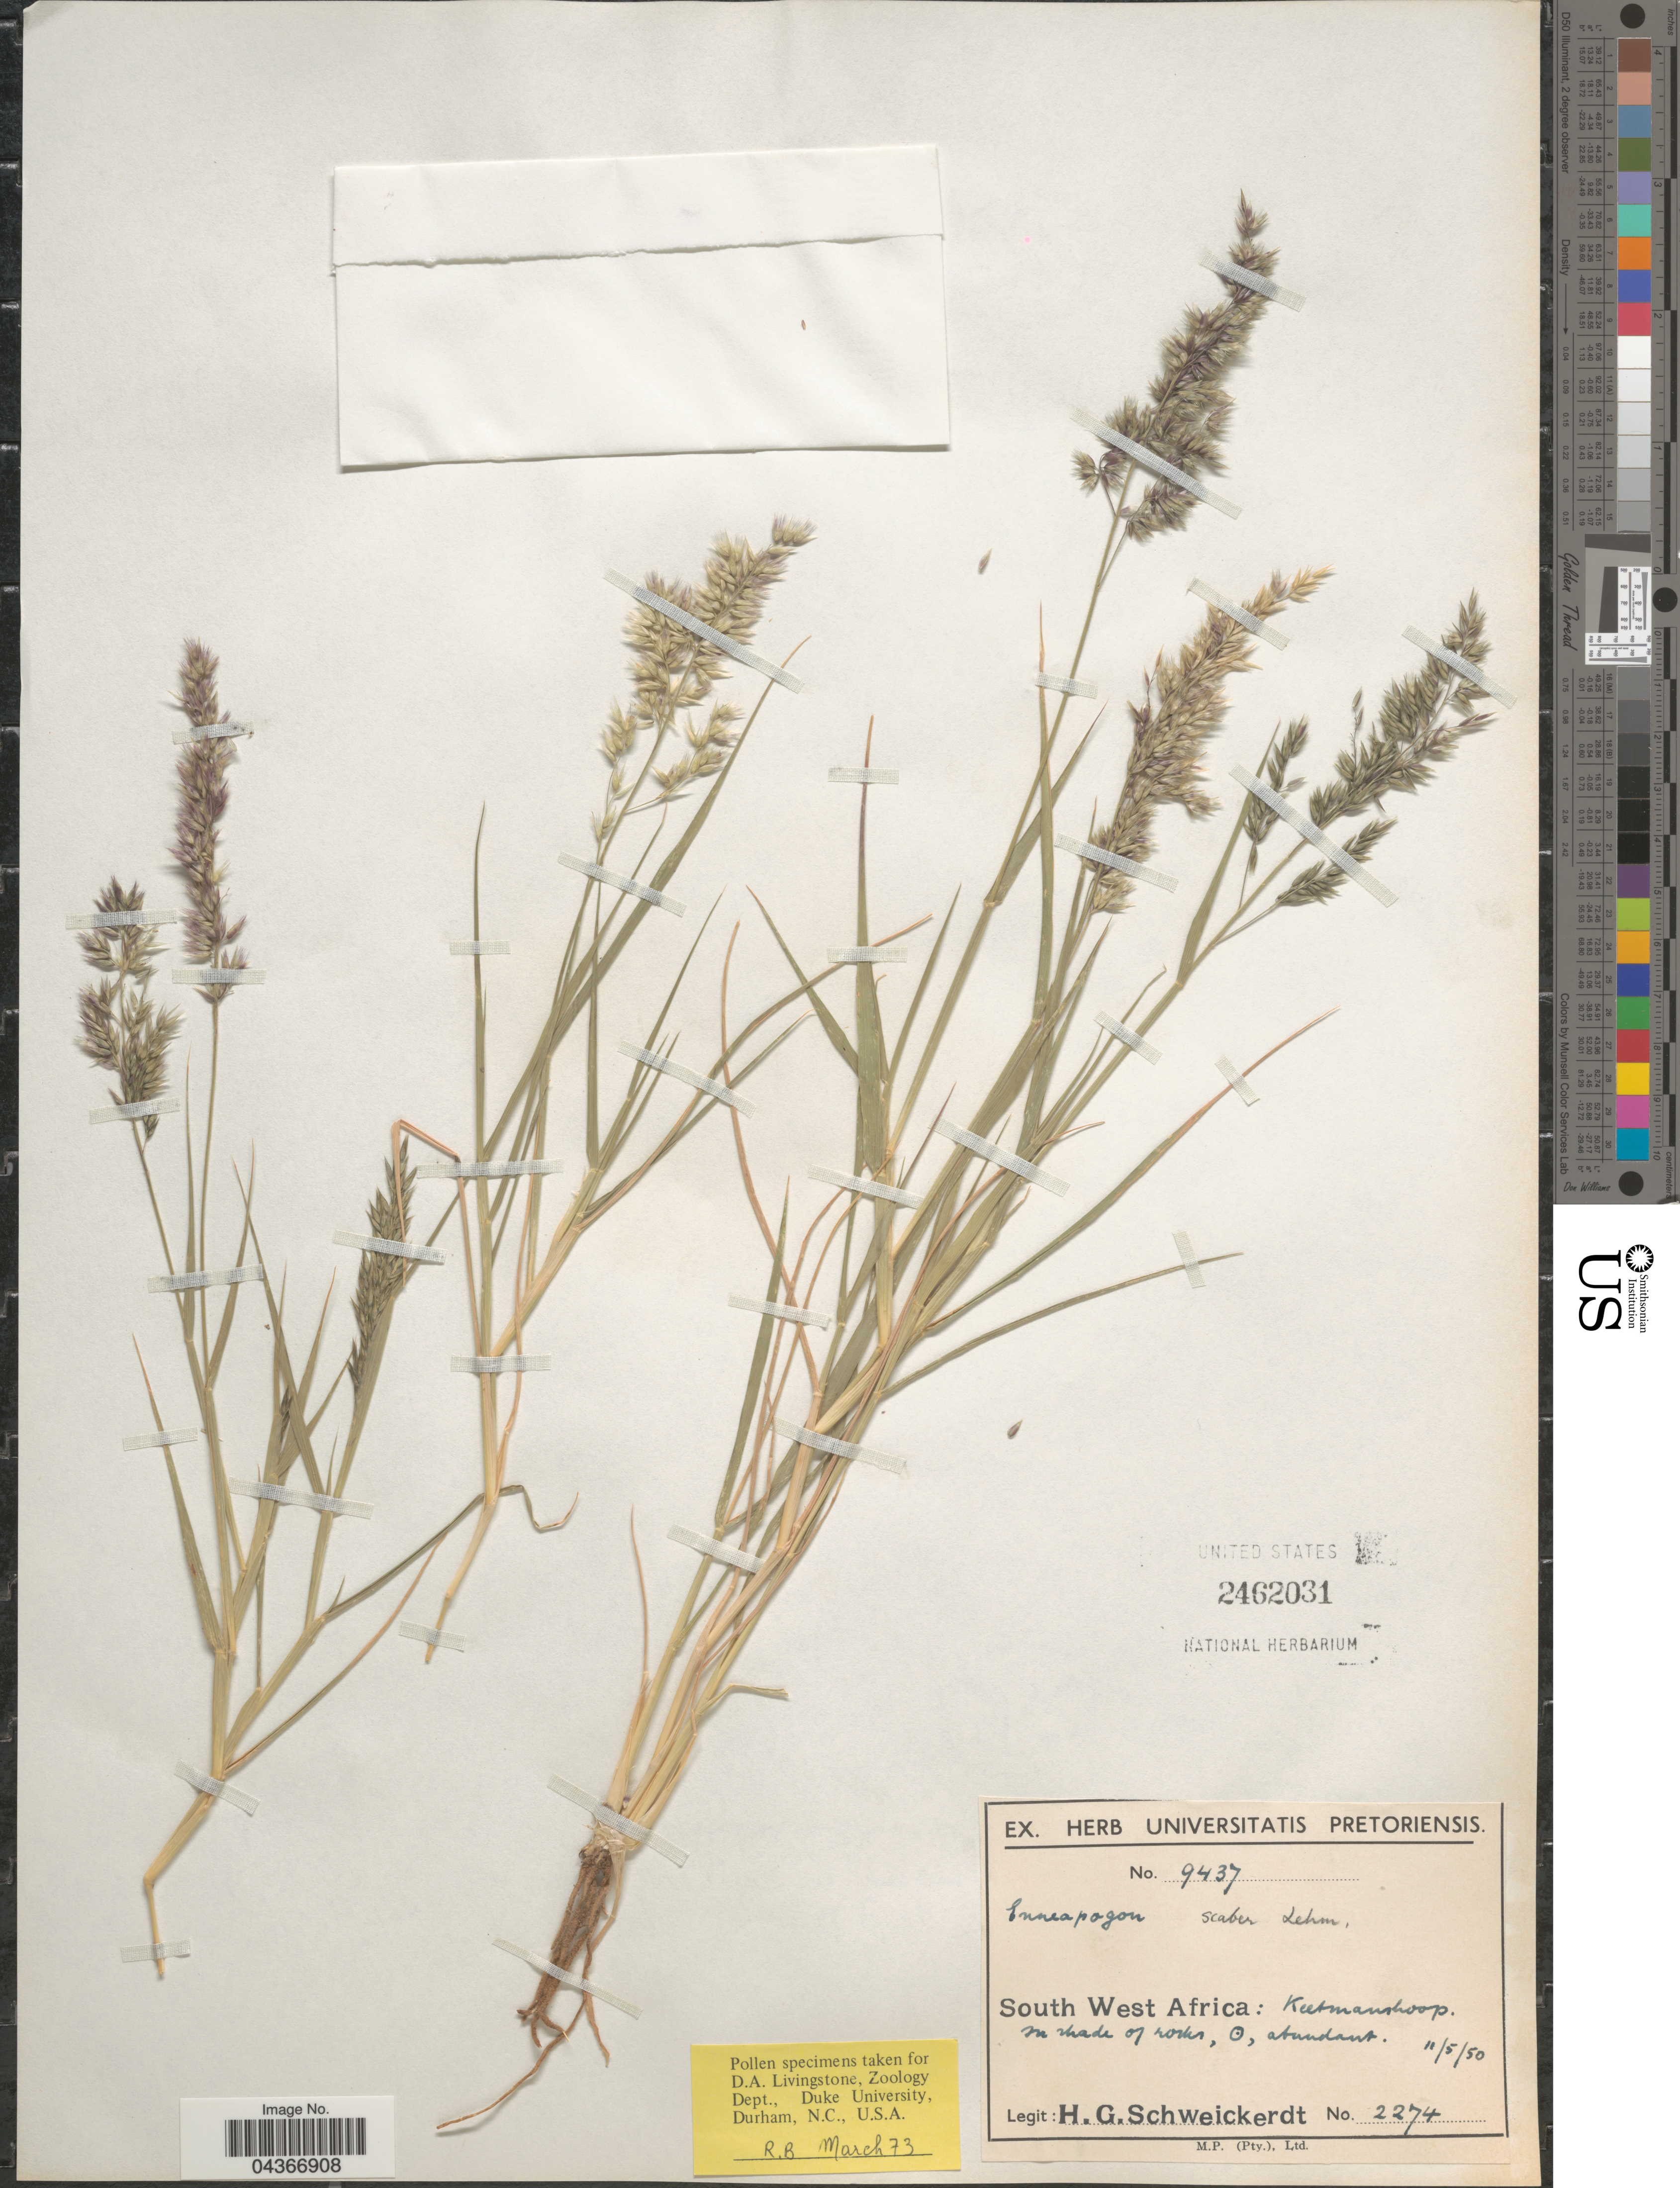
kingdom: Plantae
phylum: Tracheophyta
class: Liliopsida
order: Poales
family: Poaceae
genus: Enneapogon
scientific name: Enneapogon scaber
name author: Lehm.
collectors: H. Schweickerdt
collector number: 2274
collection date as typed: Transcribed d/m/y: 11/5/50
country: Namibia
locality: South West Africa: Keetmanshoop.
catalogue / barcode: US 2462031